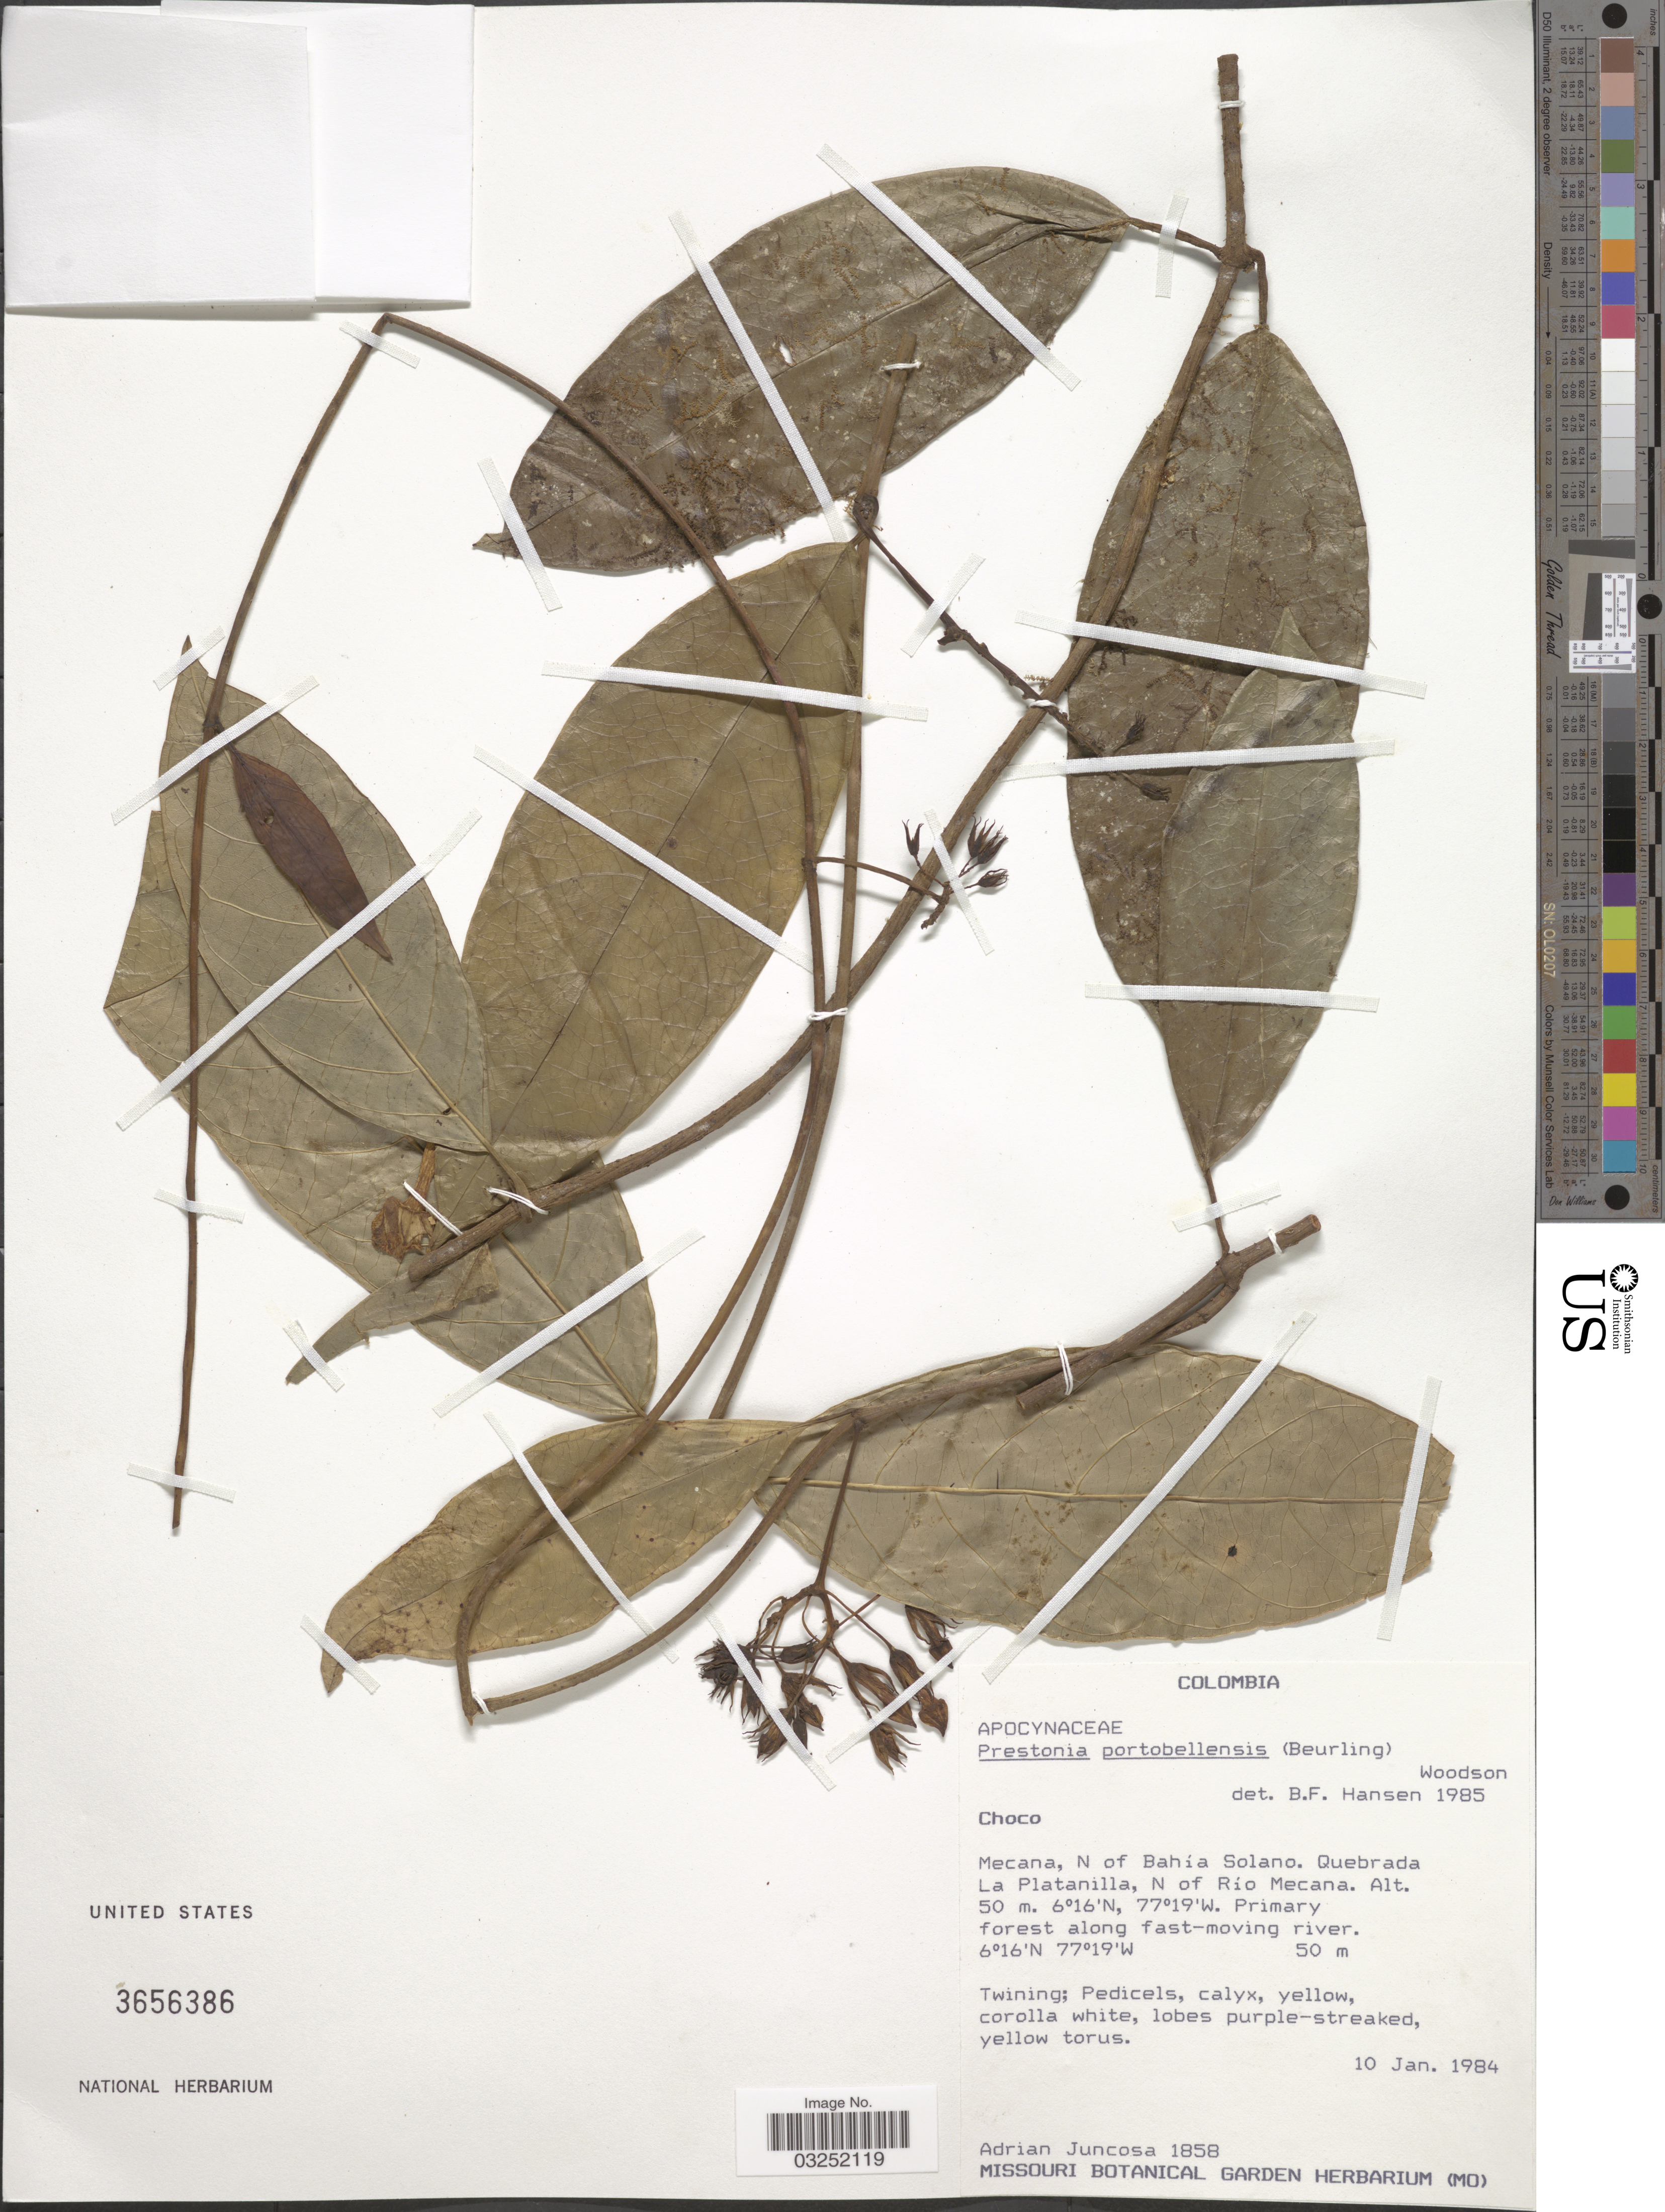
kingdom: Plantae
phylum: Tracheophyta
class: Magnoliopsida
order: Gentianales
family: Apocynaceae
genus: Prestonia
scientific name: Prestonia portobellensis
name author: (Beurl.) Woodson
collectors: A. Juncosa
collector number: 1858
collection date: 1984-01-10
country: Colombia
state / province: Chocó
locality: Mecana, N of Bahía Solano, Quebrada La Platanilla, N of Río Mecana, Primary forest along fast-moving river.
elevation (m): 50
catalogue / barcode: US 3656386